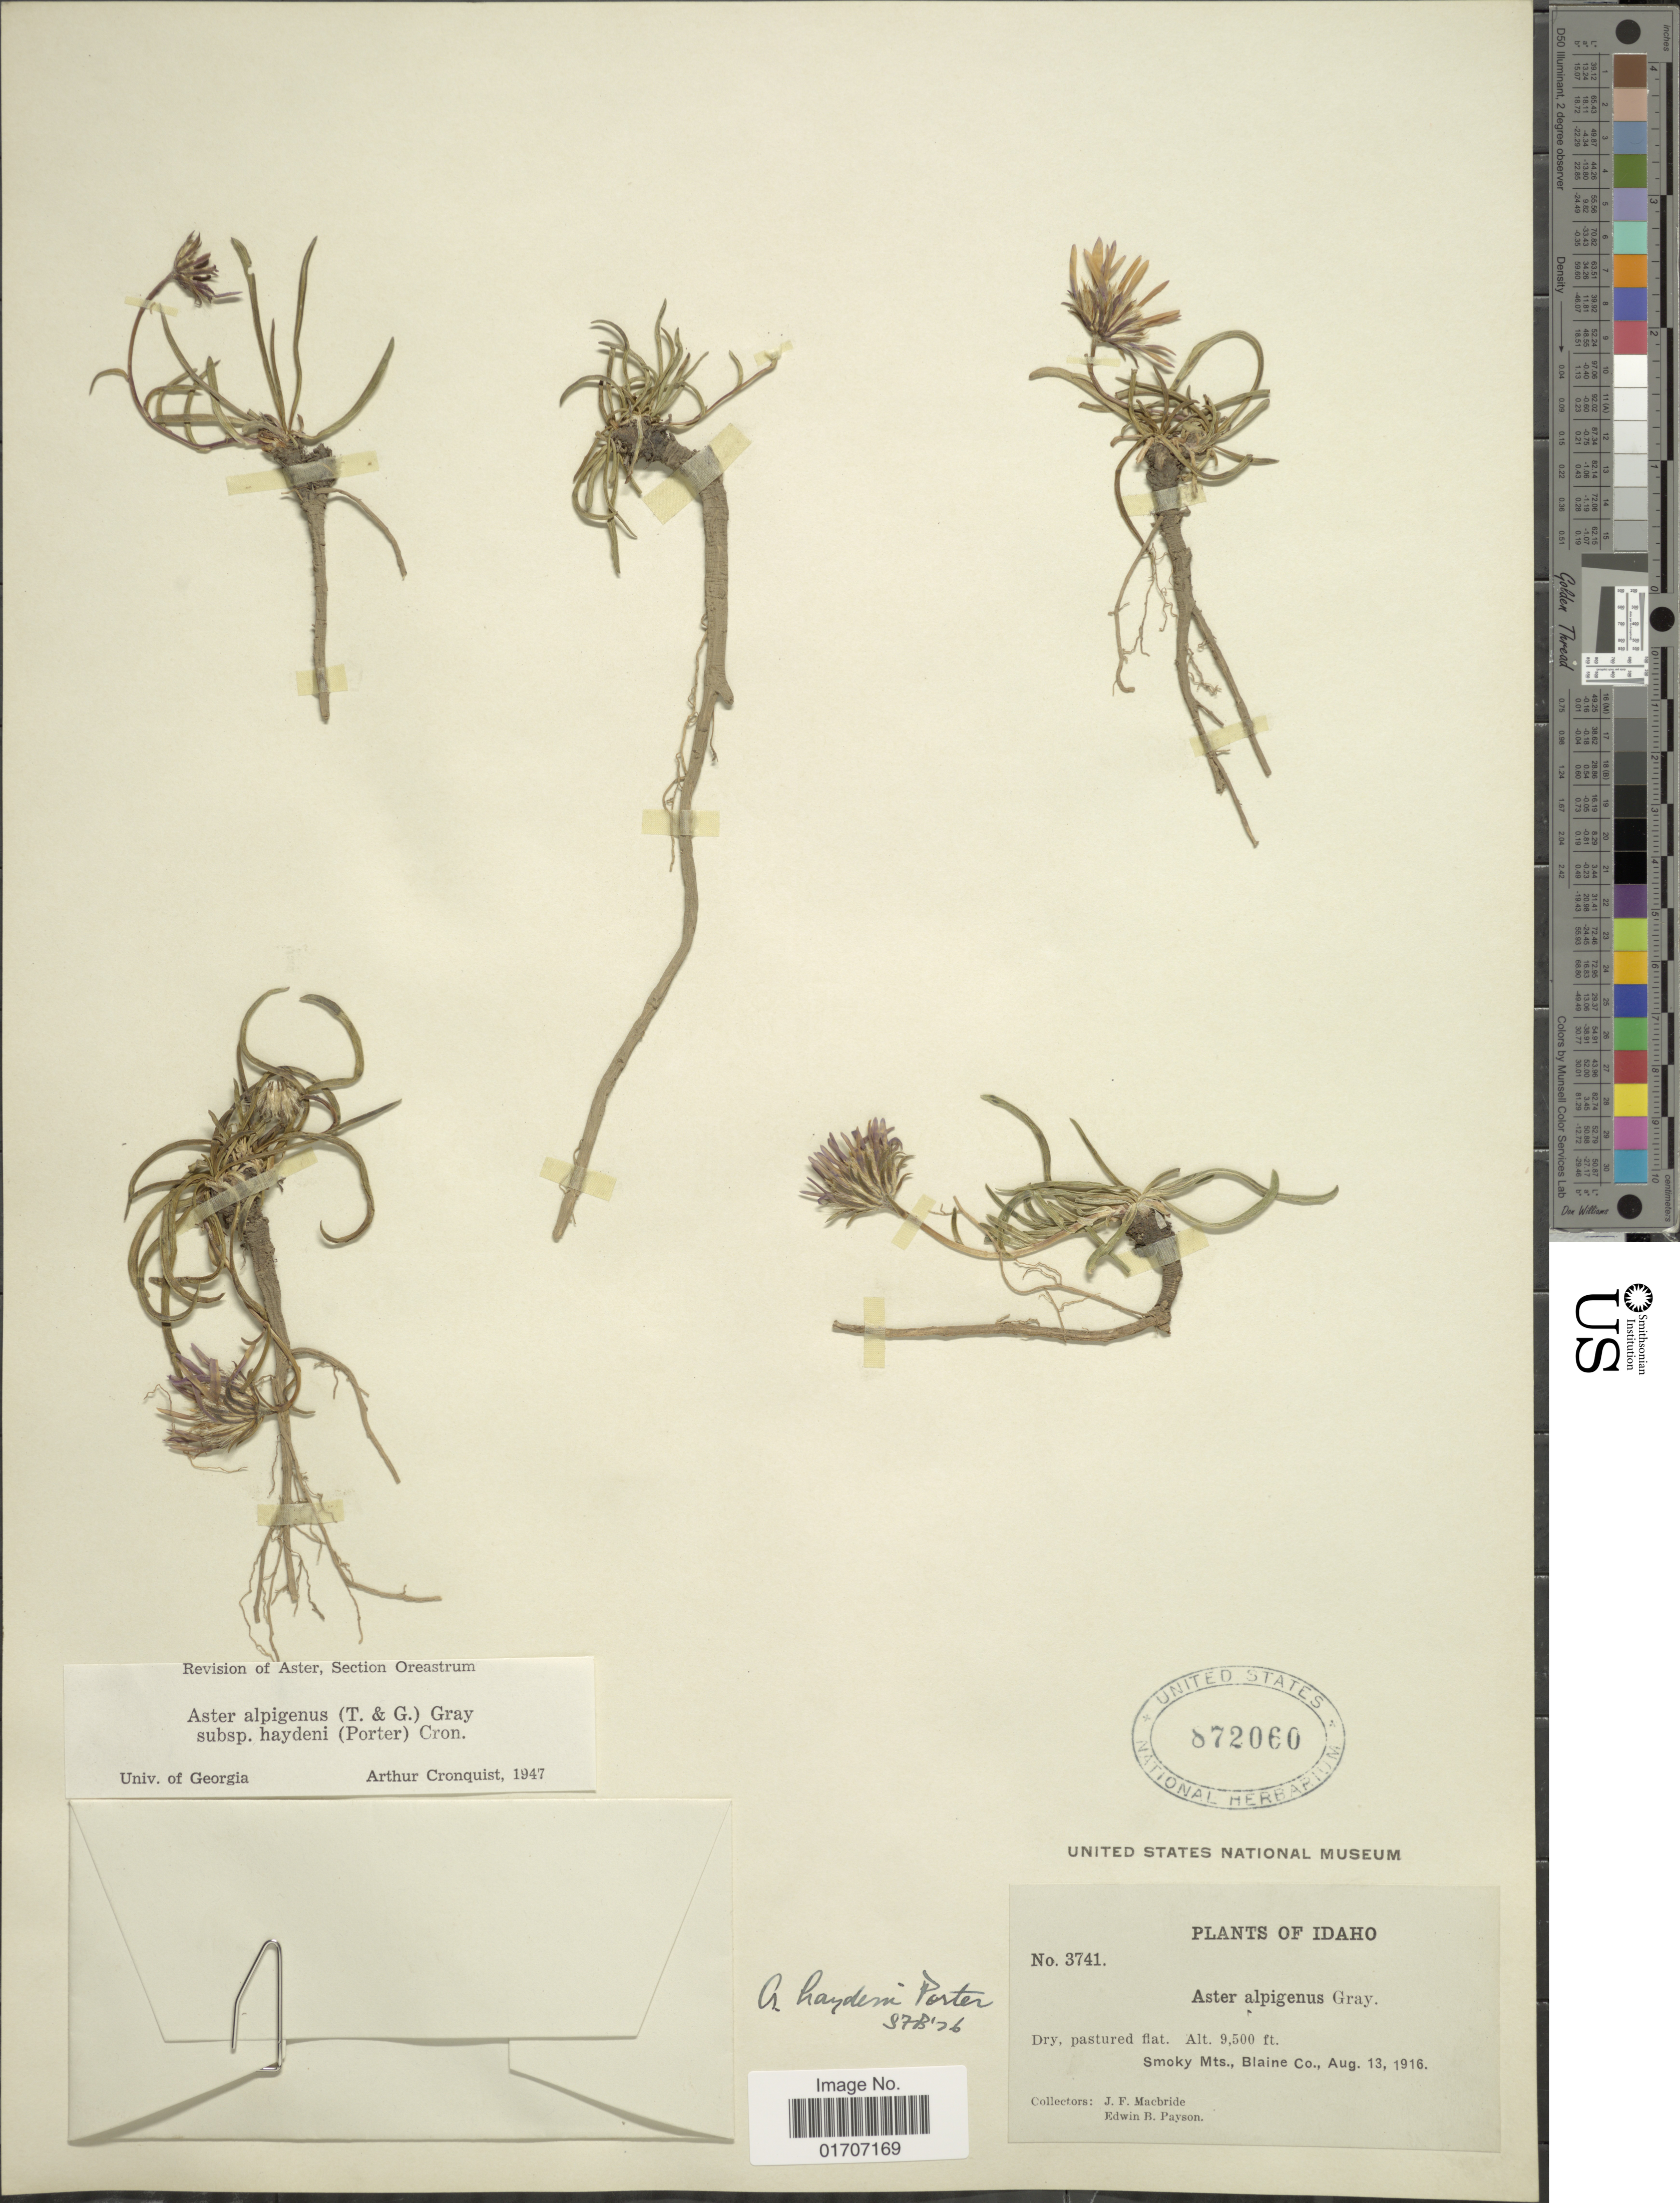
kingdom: Plantae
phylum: Tracheophyta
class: Magnoliopsida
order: Asterales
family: Asteraceae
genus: Oreostemma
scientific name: Oreostemma alpigenum var. haydenii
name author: (Porter) G.L. Nesom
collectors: J. F. Macbride & E. B. Payson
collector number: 3741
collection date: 1916-08-13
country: United States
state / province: Idaho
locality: Smoky Mts., Blaine Co.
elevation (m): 2896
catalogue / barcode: US 872060